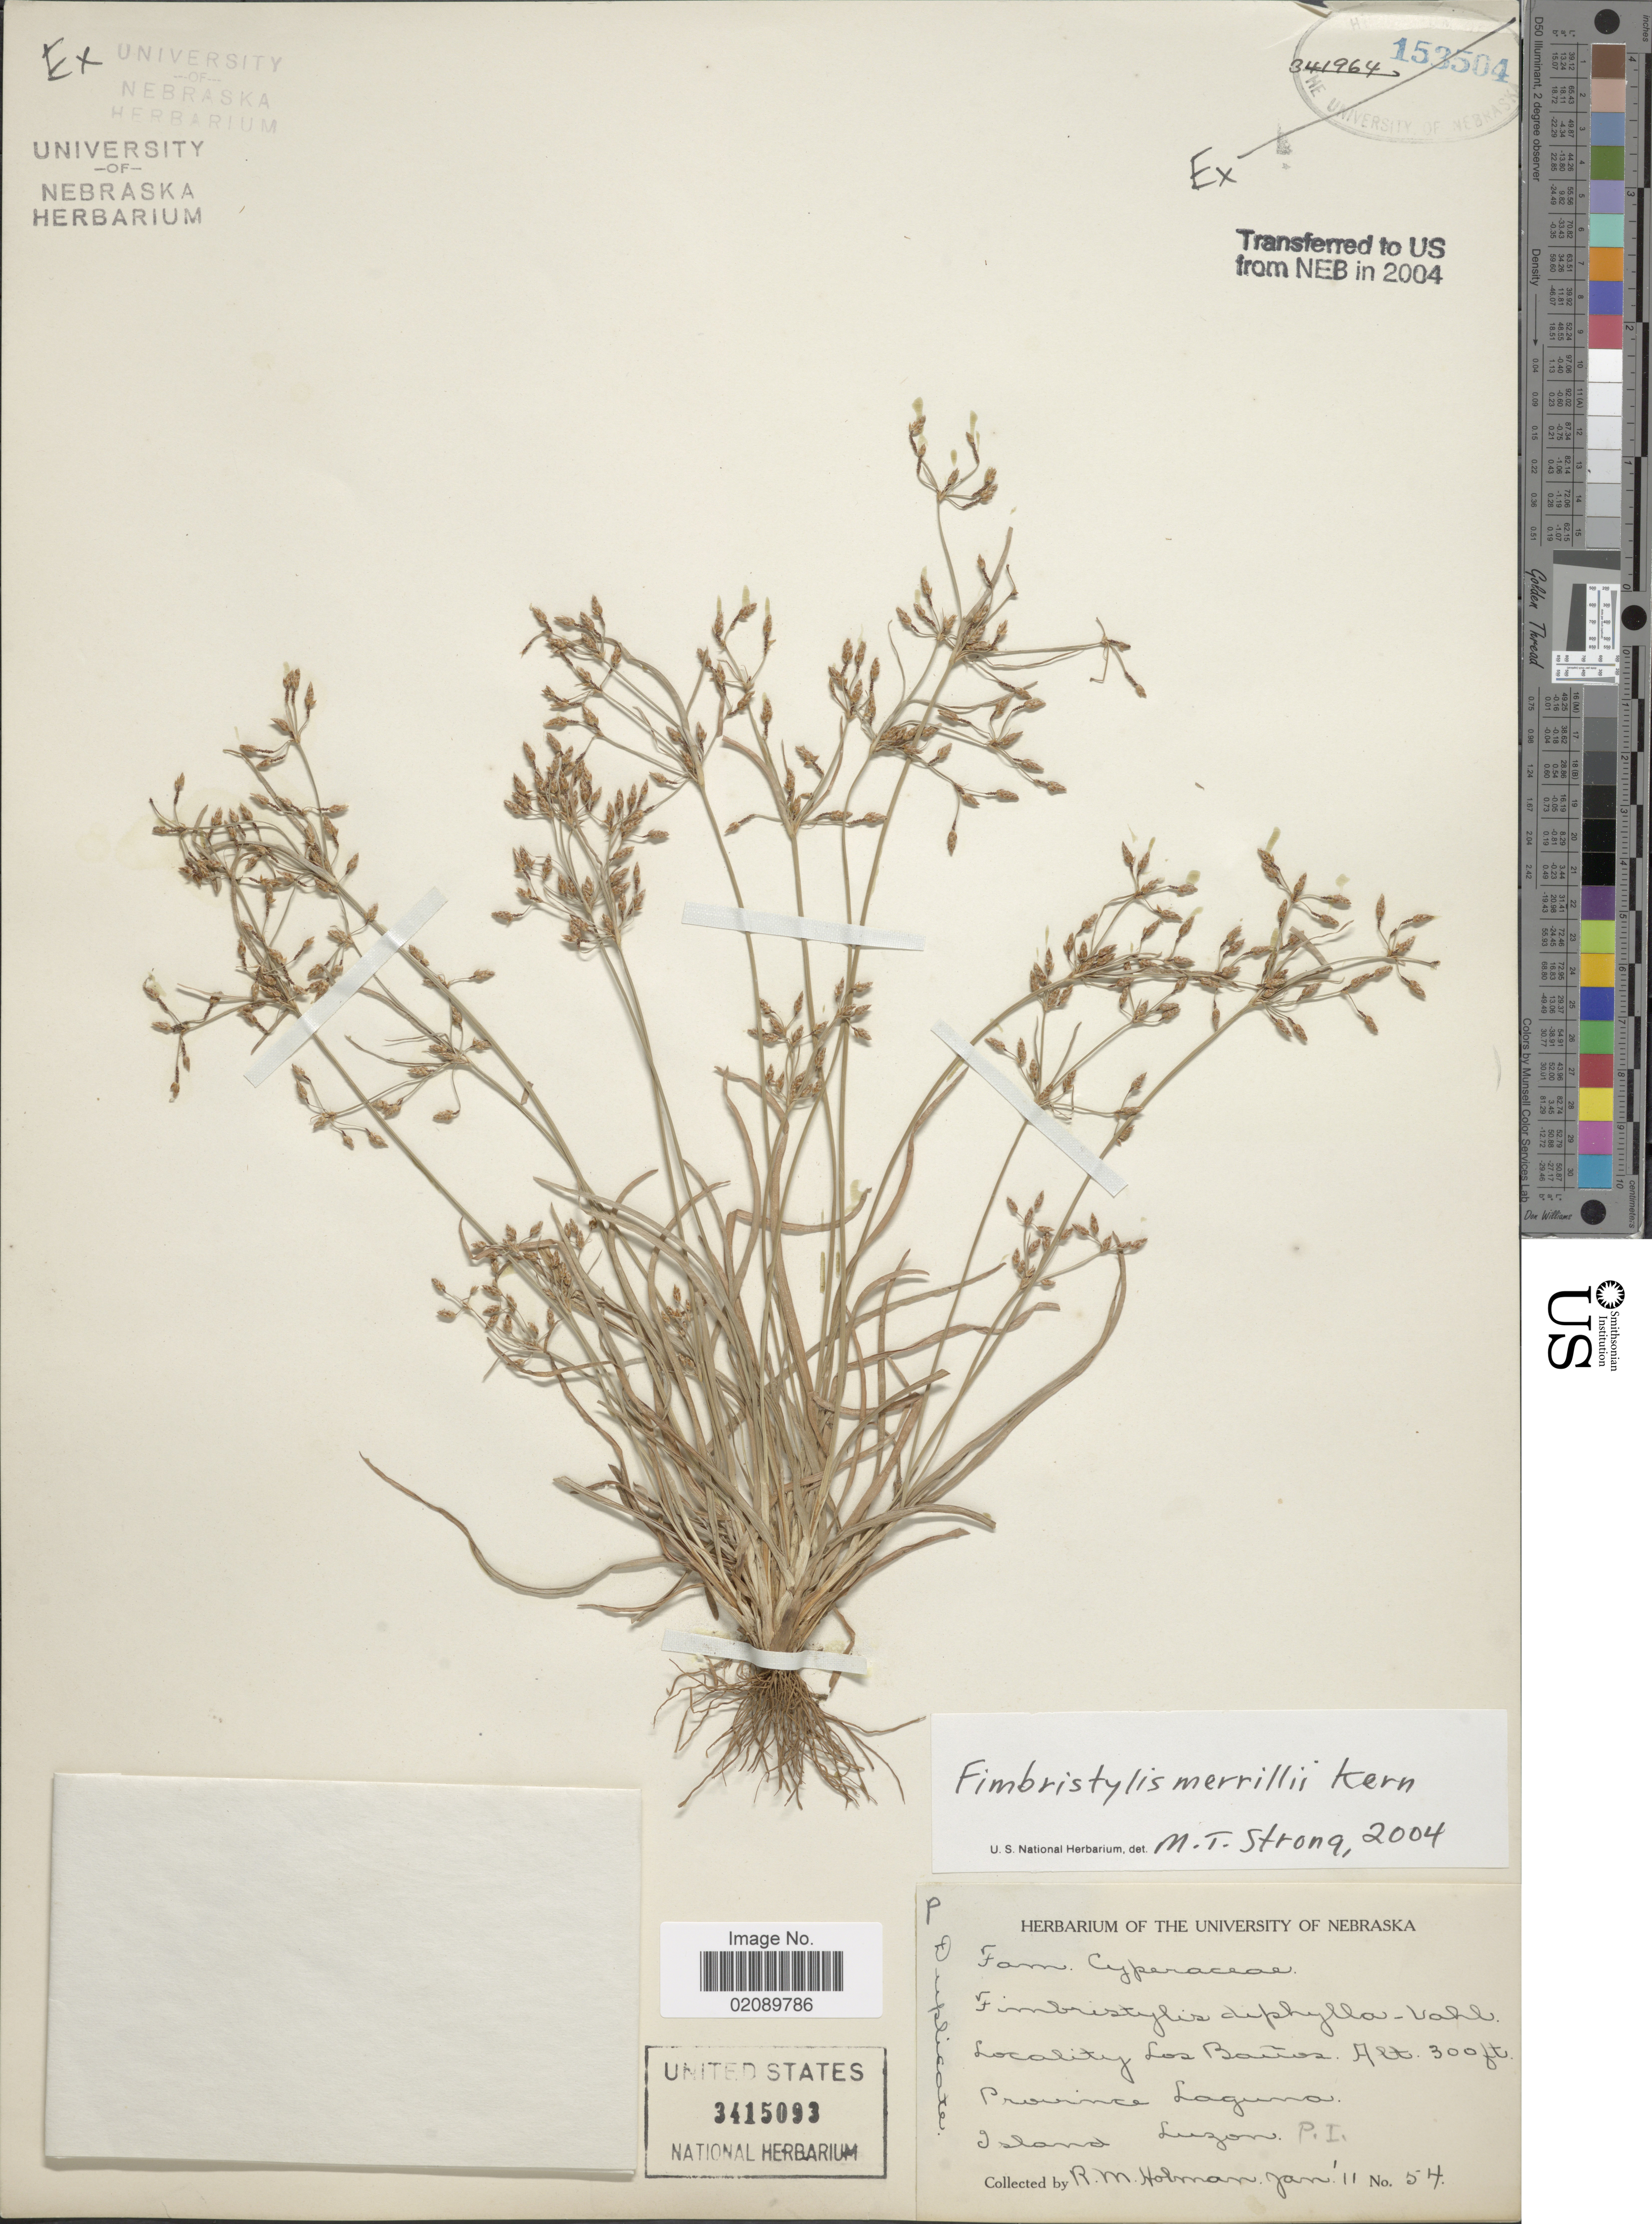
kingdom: Plantae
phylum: Tracheophyta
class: Liliopsida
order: Poales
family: Cyperaceae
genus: Fimbristylis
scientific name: Fimbristylis merrillii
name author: J. Kern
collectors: R. Holman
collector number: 54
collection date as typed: Transcribed d/m/y: /1/11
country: Philippines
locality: Los Banos, Province Laguna, Island Luzon P.I.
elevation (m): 91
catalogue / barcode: US 3415093